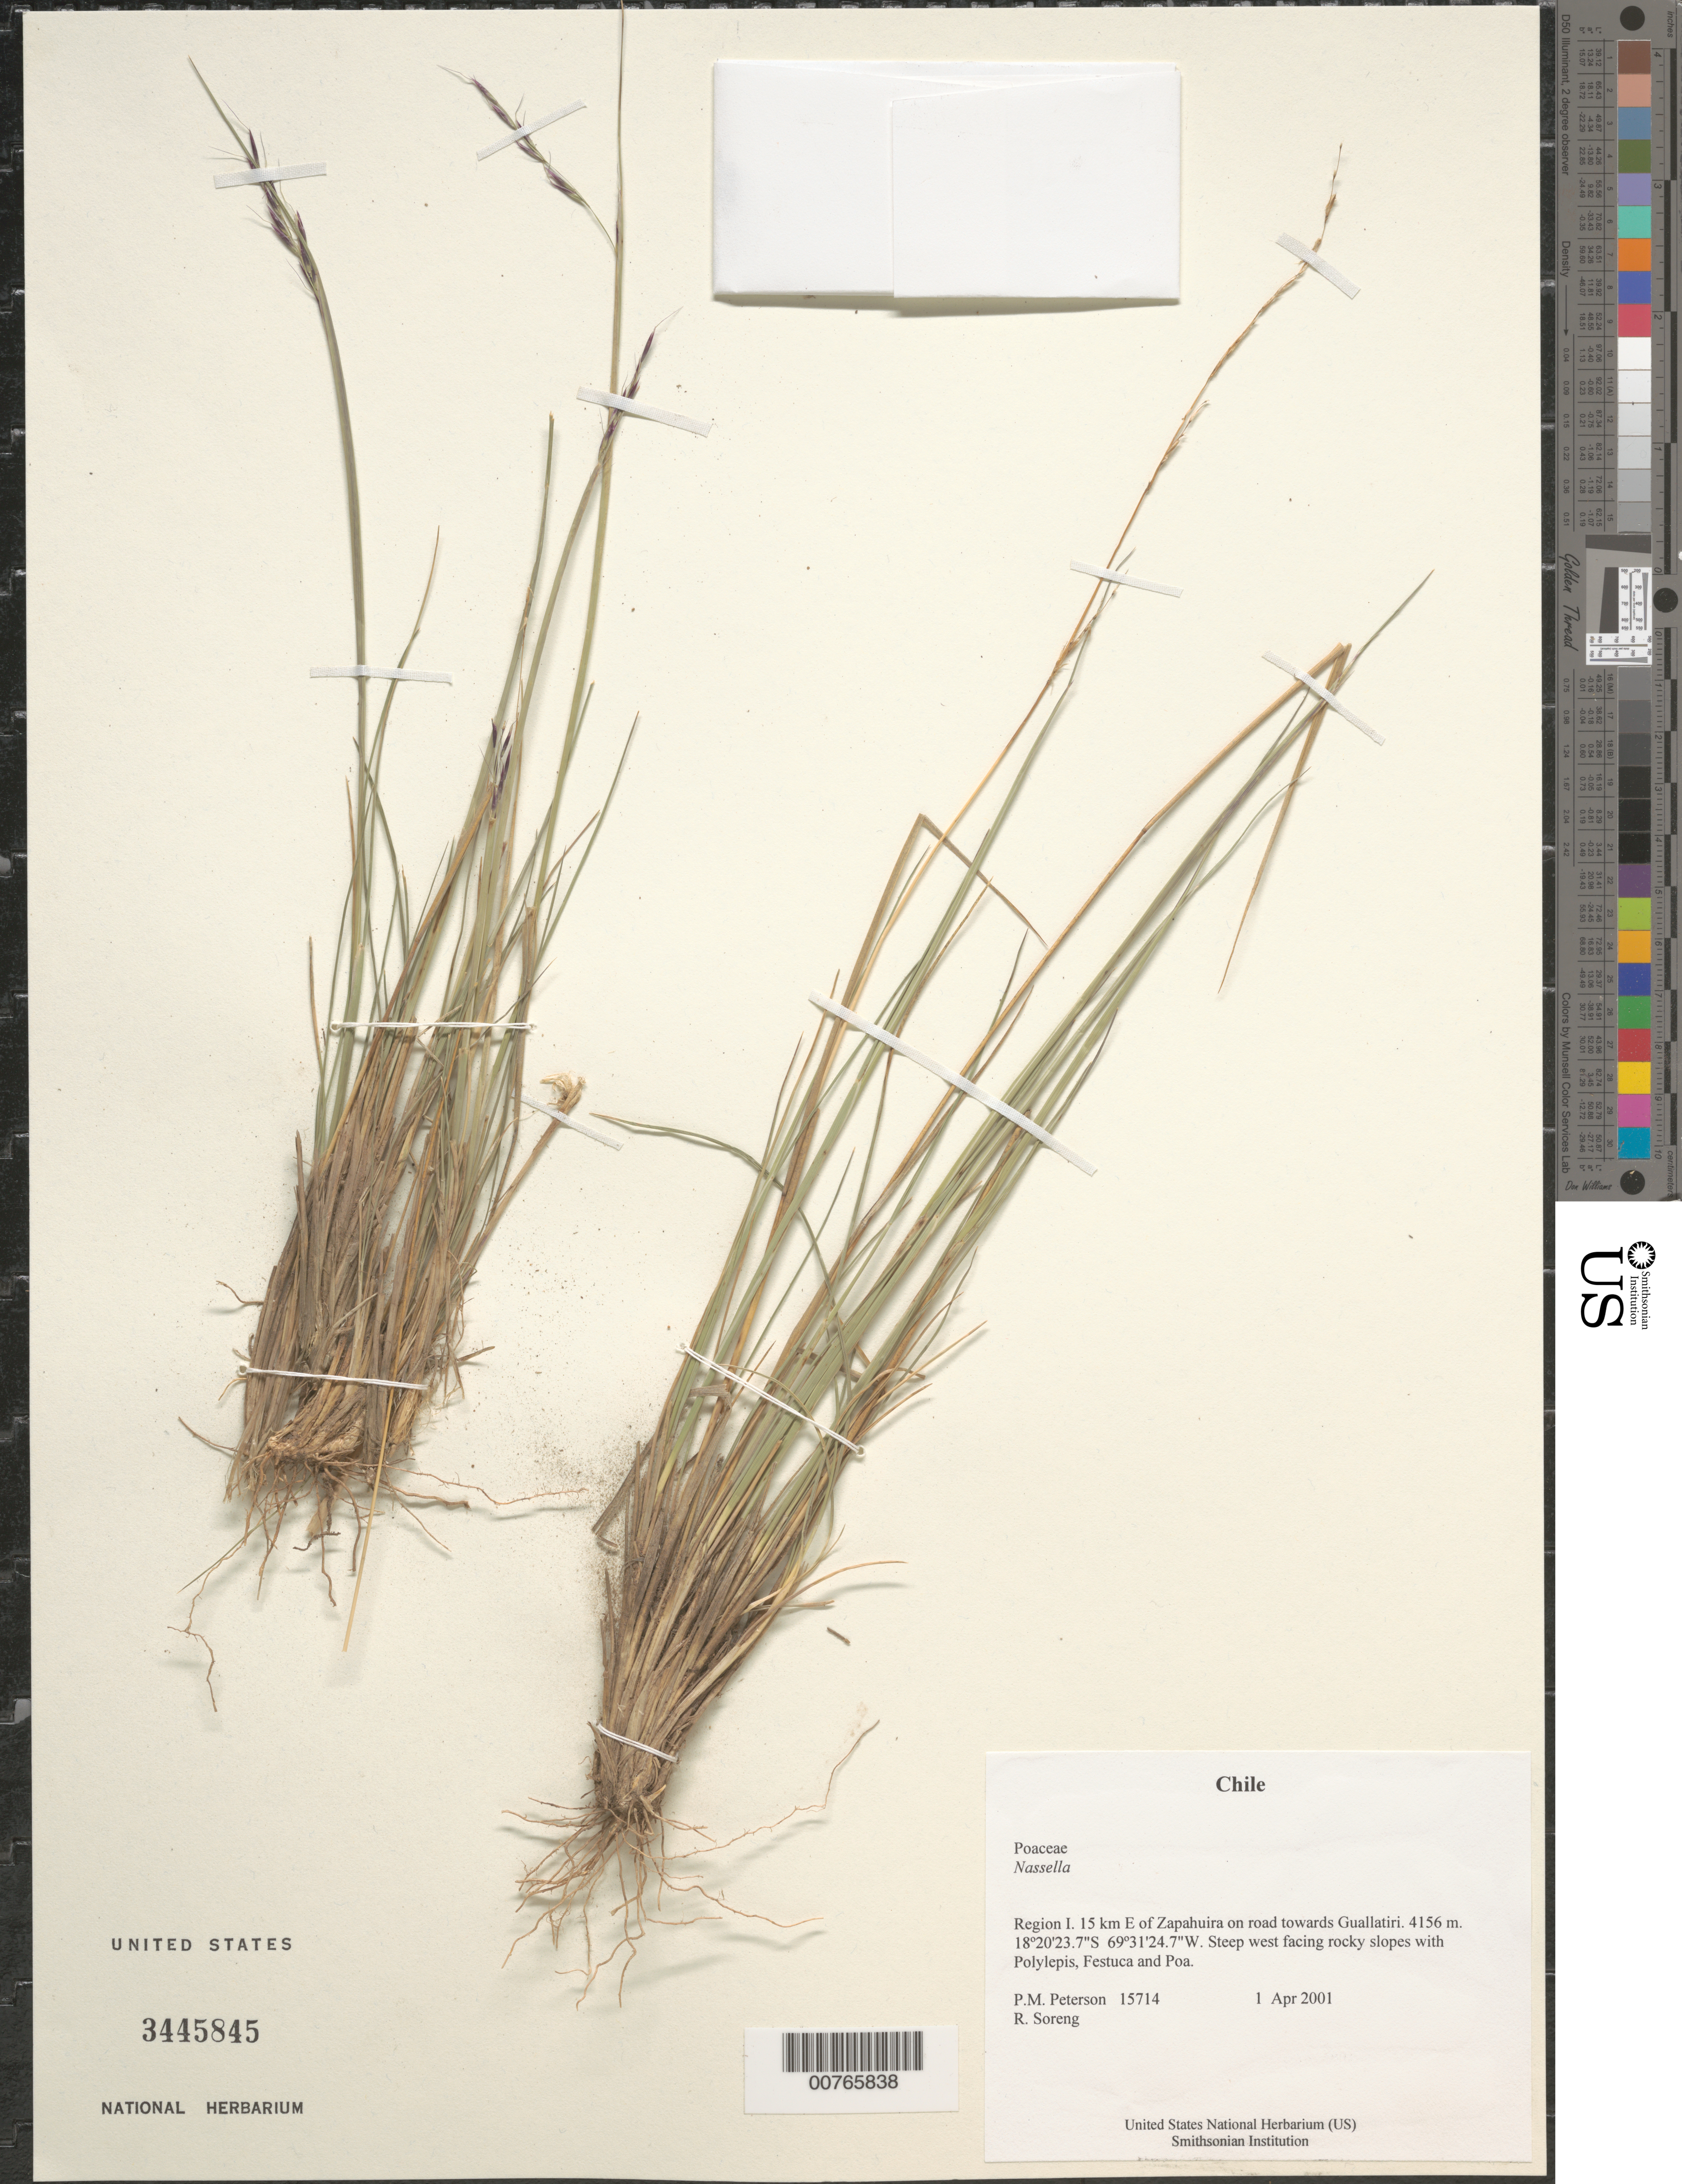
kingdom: Plantae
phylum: Tracheophyta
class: Liliopsida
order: Poales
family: Poaceae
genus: Nassella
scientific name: Nassella rupestris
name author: (Phil.) A.M. Torres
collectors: P. M. Peterson & R. J. Soreng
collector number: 15714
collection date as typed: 01 Apr 2001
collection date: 2001-04-01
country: Chile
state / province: Tarapacá (I)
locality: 15 km E of Zapahuira on road towards Guallatiri.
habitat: Steep west facing rocky slopes with Polylepis, Festuca and Poa.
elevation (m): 4156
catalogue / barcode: US 3445845